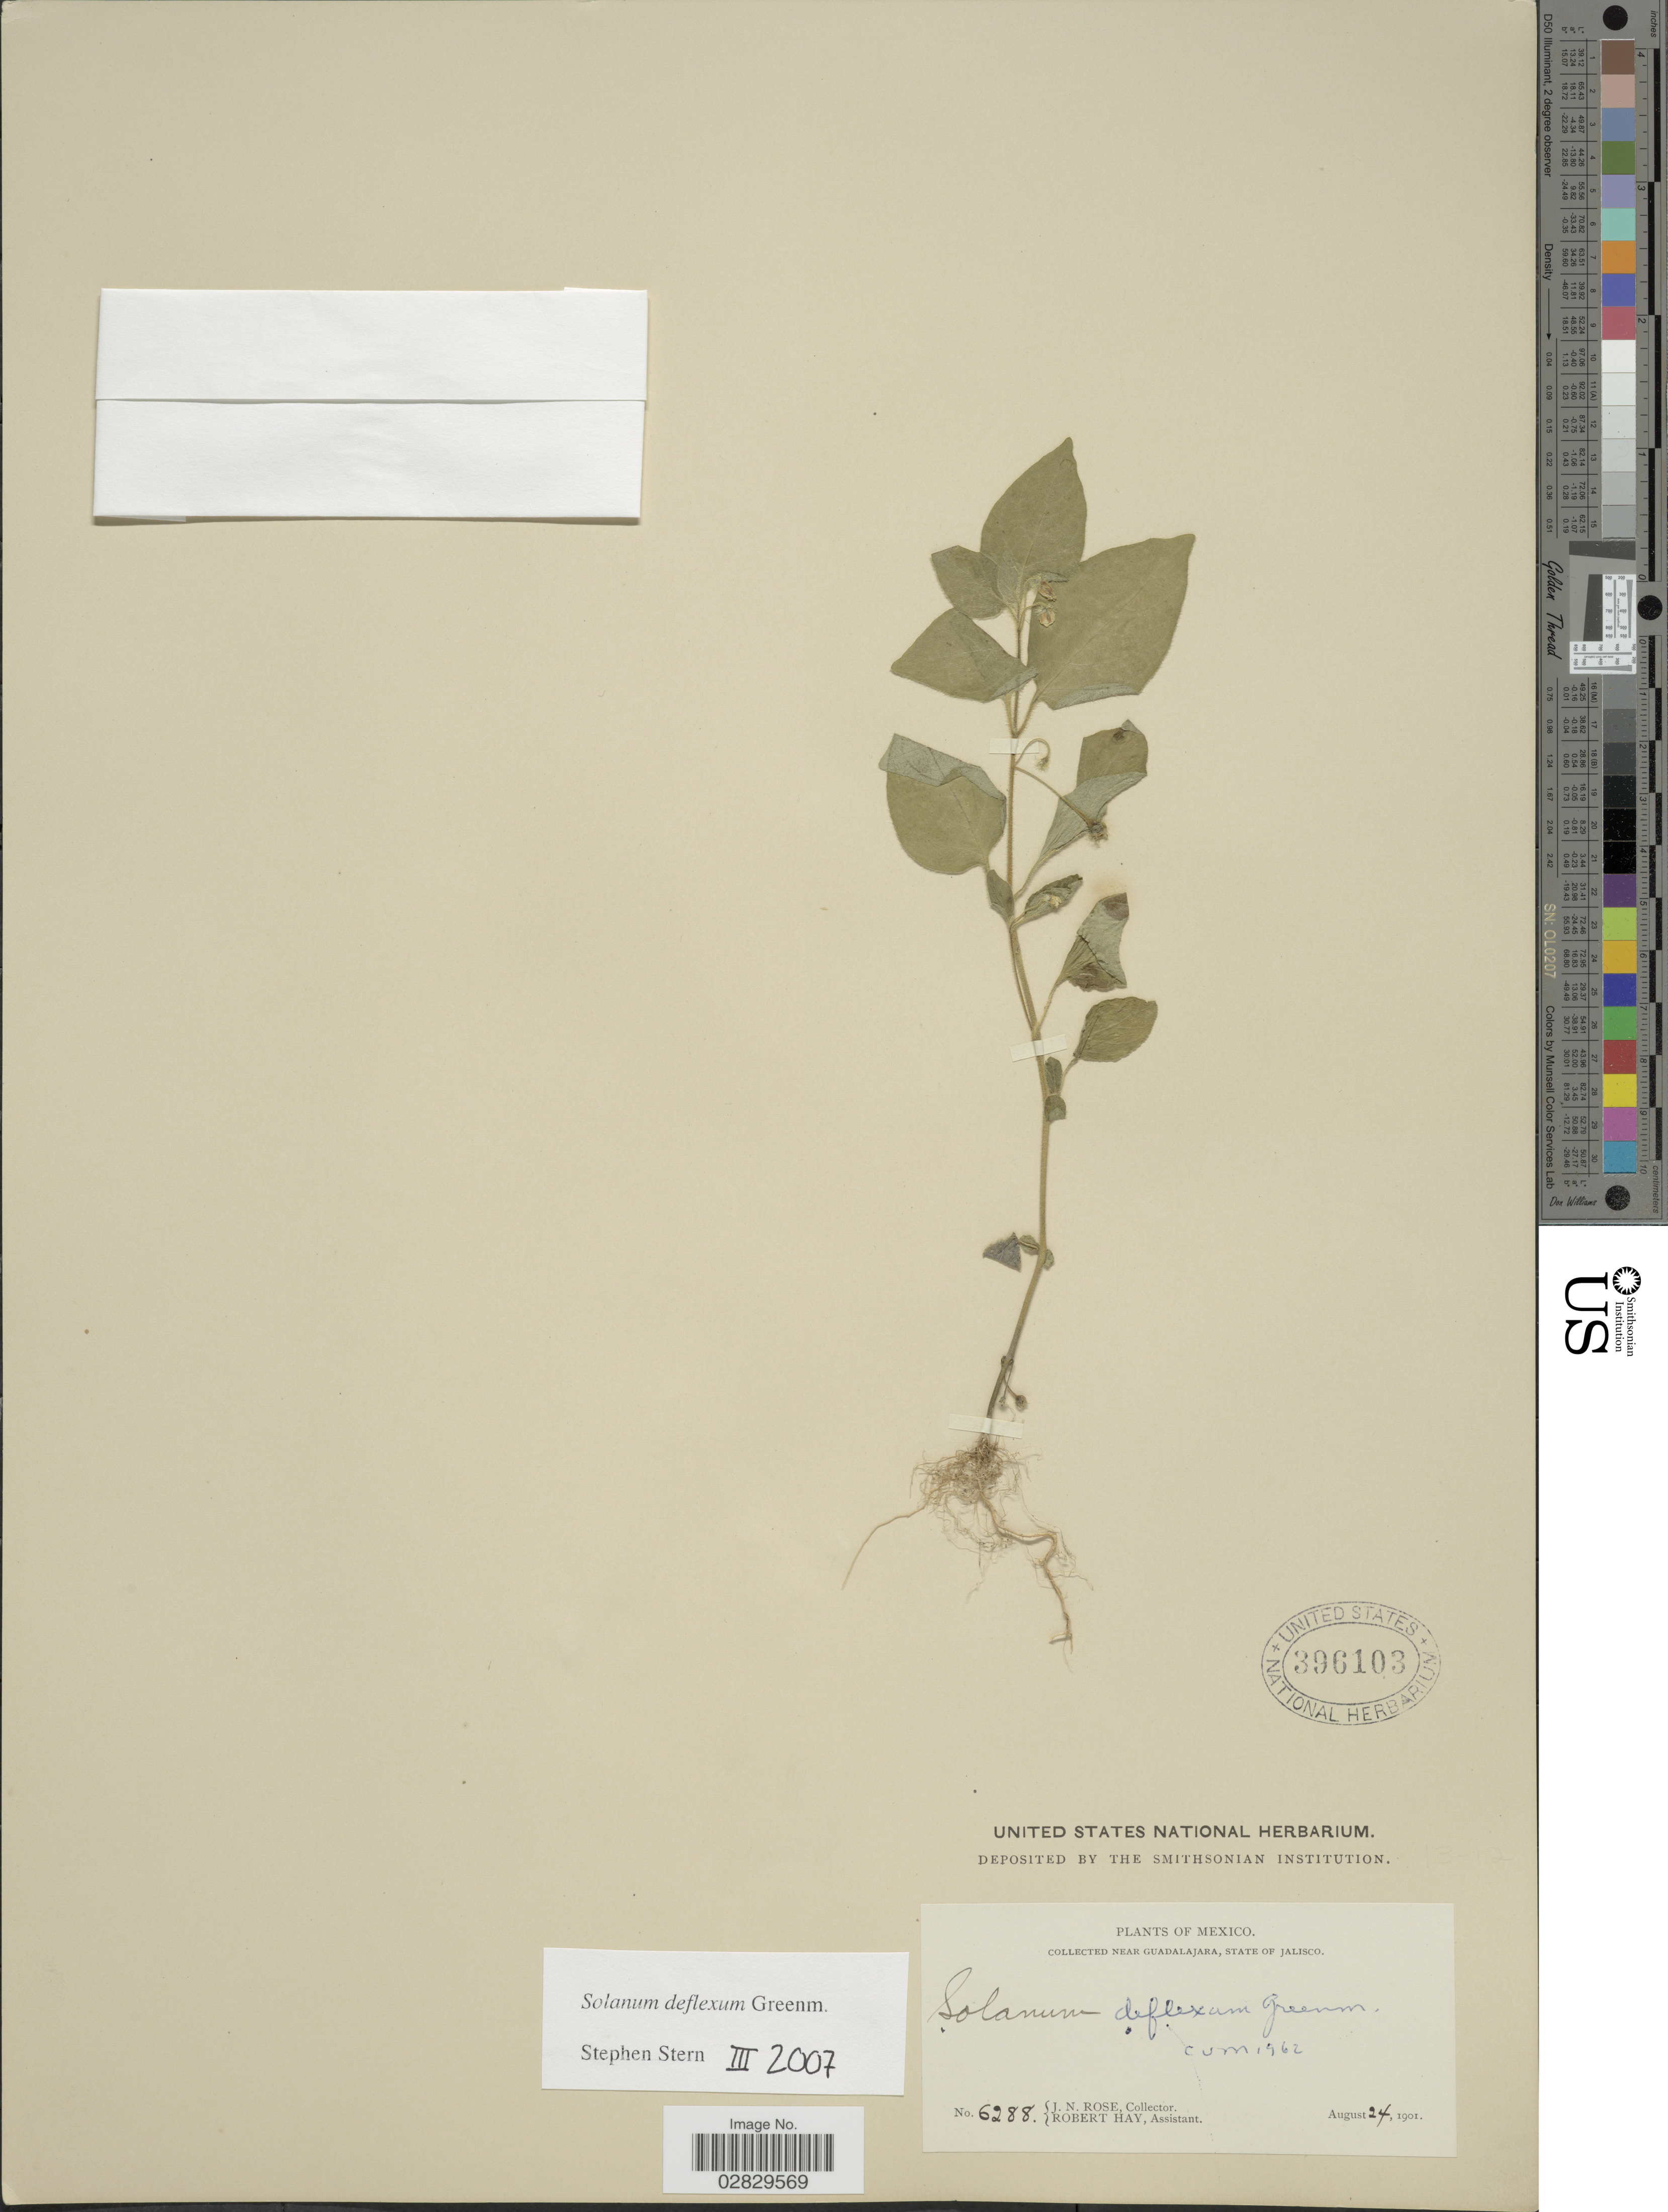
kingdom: Plantae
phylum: Tracheophyta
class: Magnoliopsida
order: Solanales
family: Solanaceae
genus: Solanum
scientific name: Solanum deflexum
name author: Greenm.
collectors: J. N. Rose & R. Hay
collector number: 6288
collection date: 1901-08-24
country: Mexico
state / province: Jalisco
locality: Near Guadalajara.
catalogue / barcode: US 396103